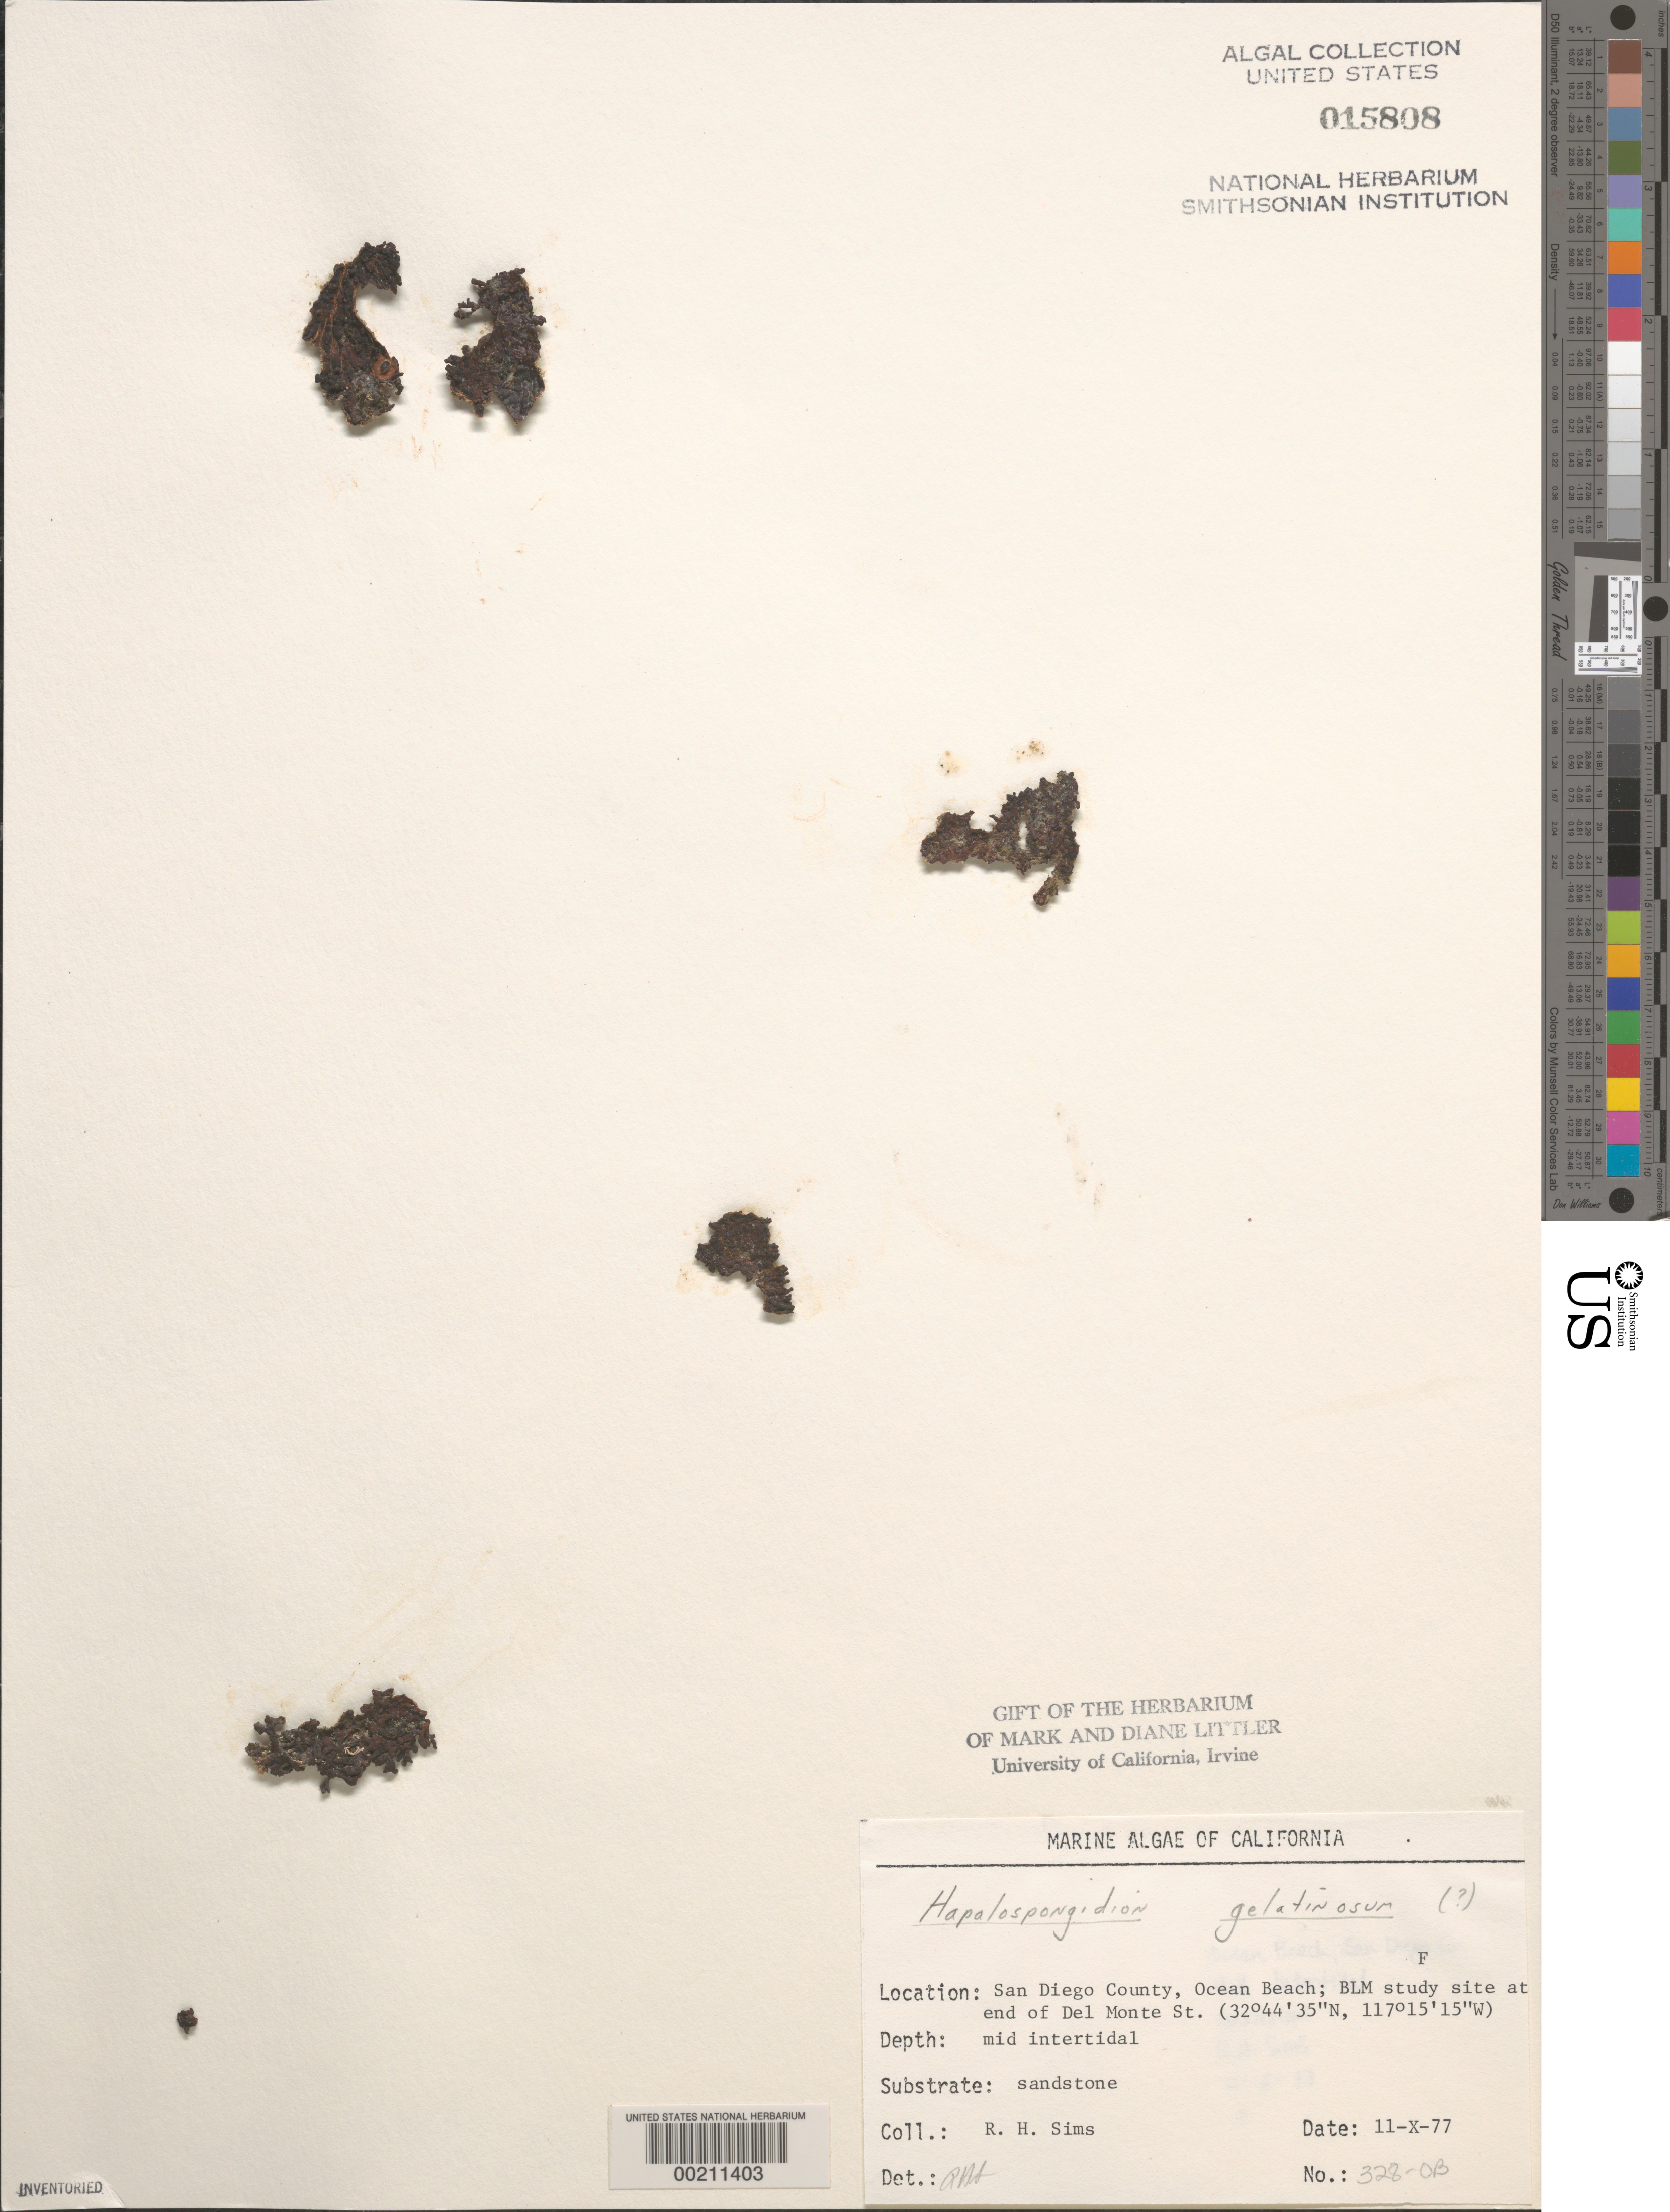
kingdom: Chromista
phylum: Ochrophyta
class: Phaeophyceae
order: Ralfsiales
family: Ralfsiaceae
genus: Hapalospongidion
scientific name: Hapalospongidion gelatinosum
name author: D.A. Saunders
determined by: Sims, Robert H.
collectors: R. H. Sims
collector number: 328-ob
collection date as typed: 11 Oct 1977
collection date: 1977-10-11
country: United States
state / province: California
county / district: San Diego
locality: Ocean Beach, end of Del Monte Street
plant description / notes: BLM-SOCALBIGHT Rocky Intertidal Survey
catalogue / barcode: US 15808